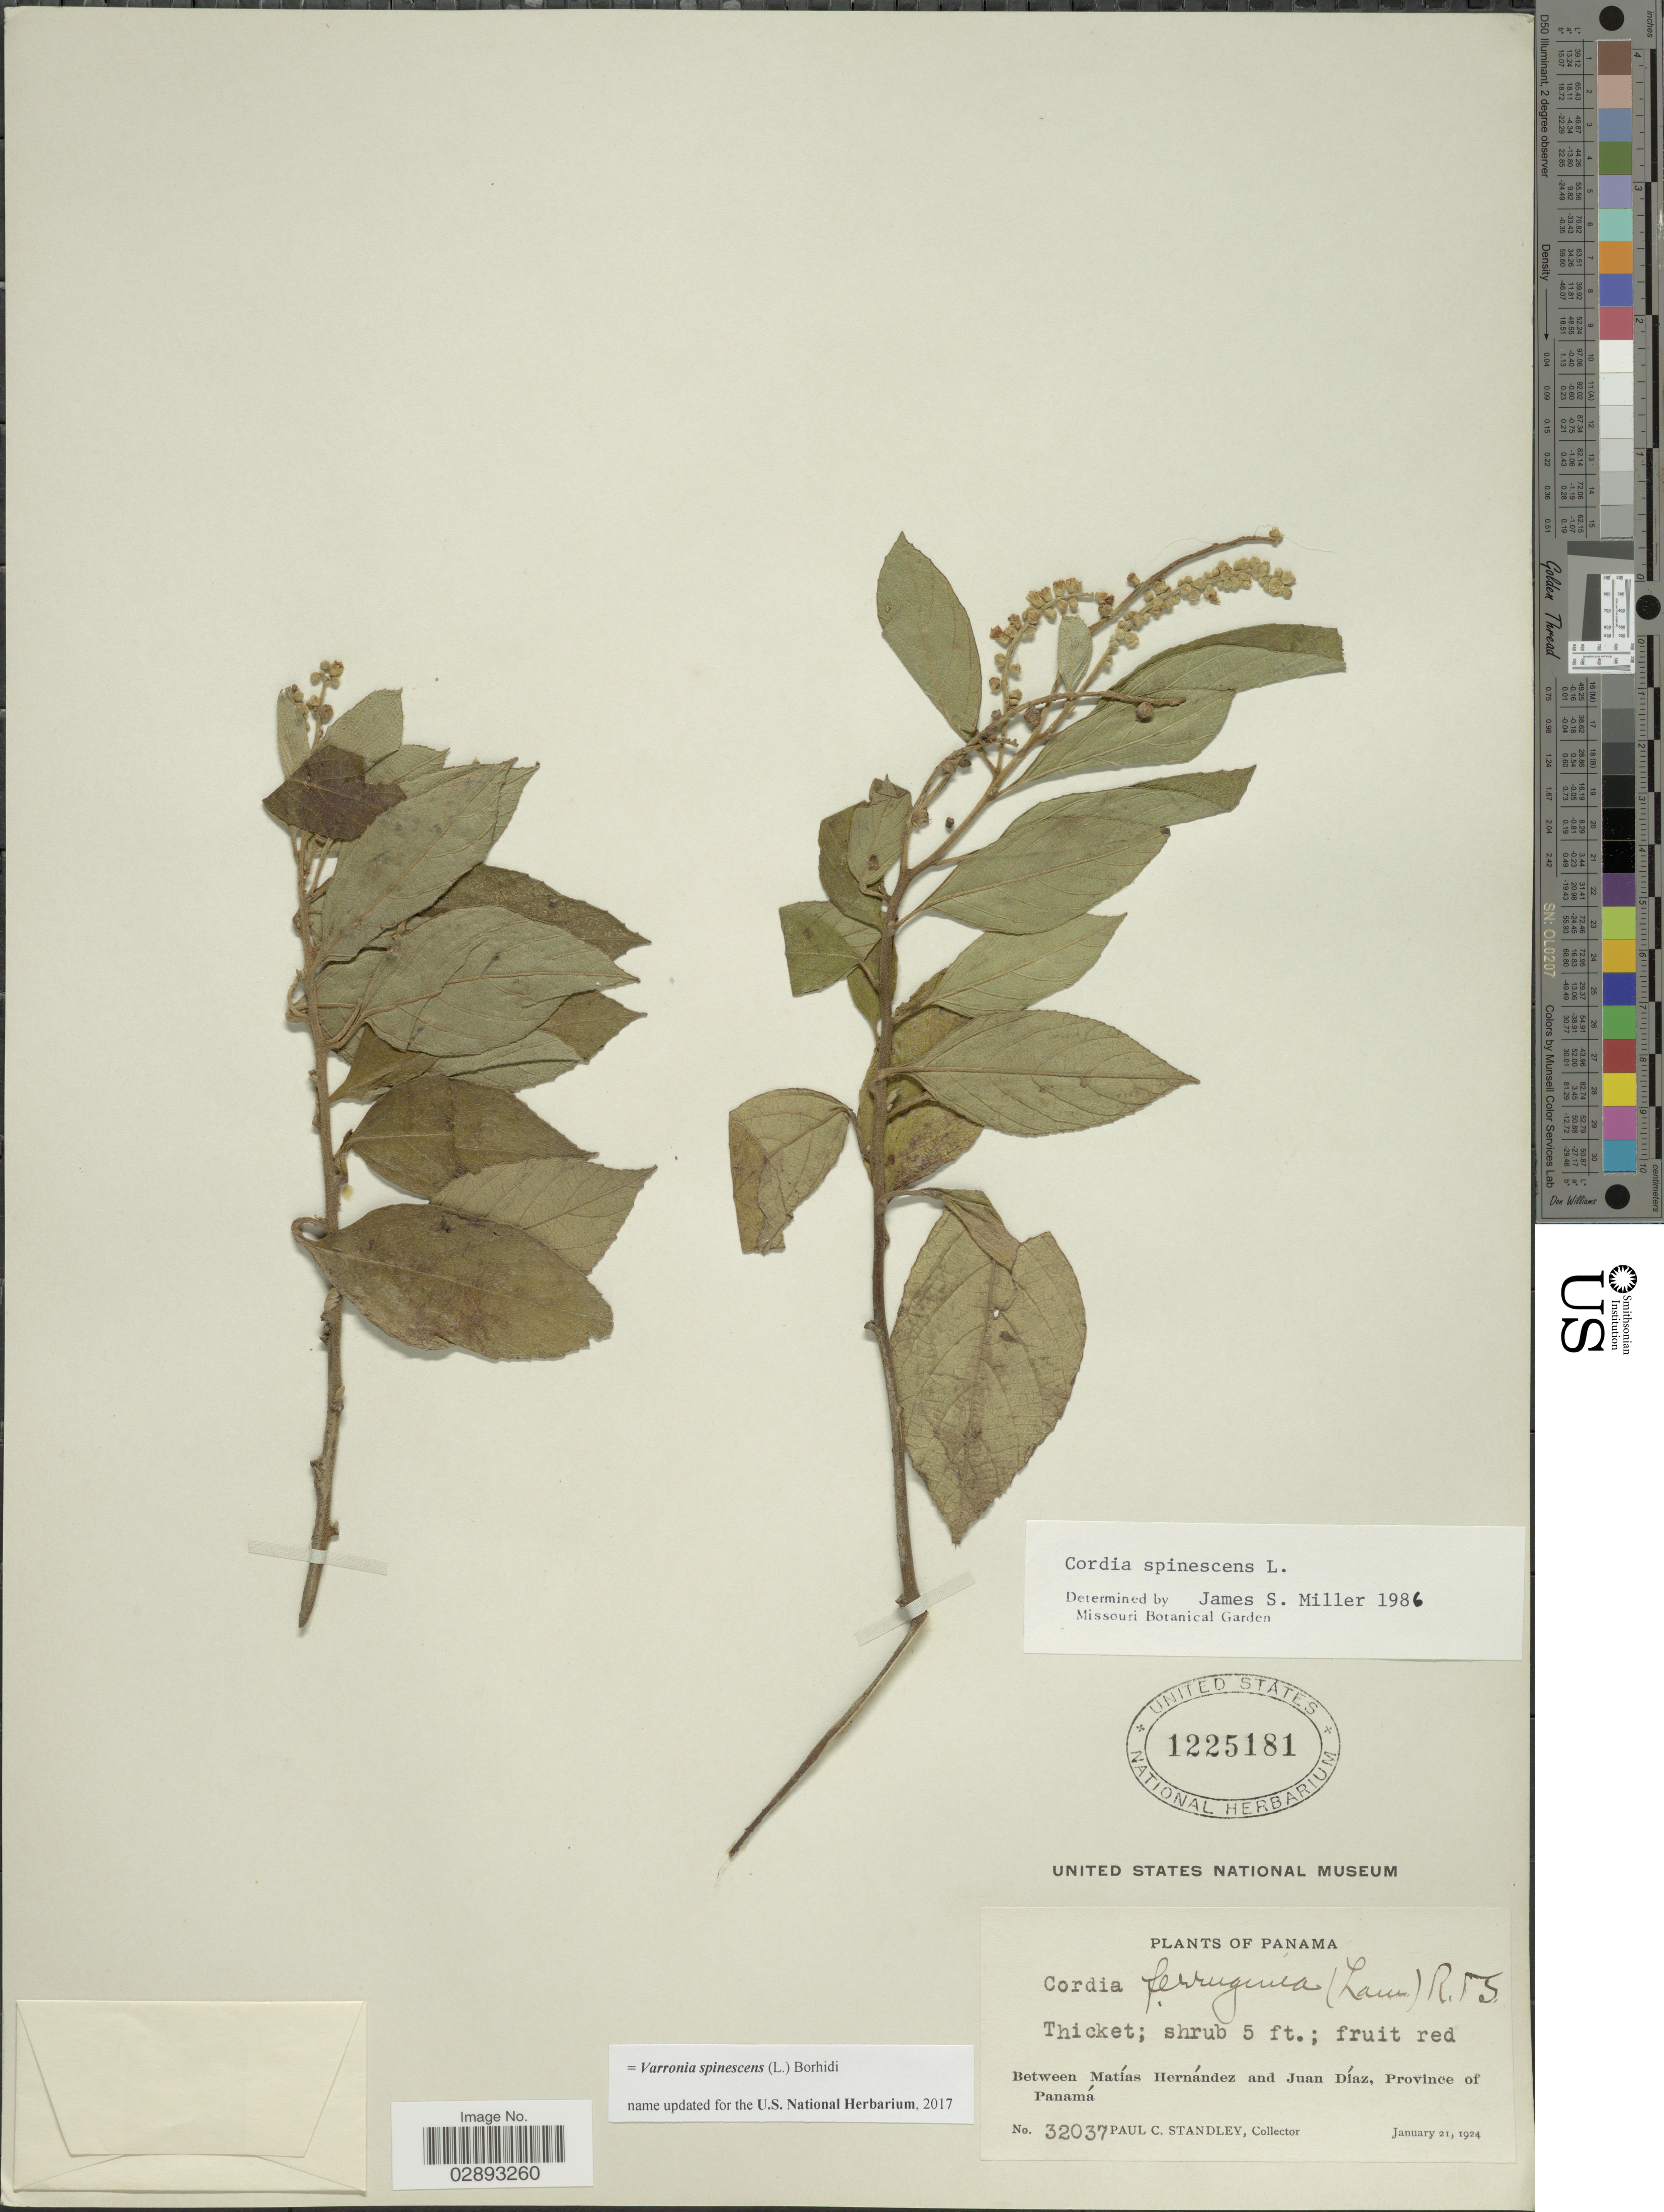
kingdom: Plantae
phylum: Tracheophyta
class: Magnoliopsida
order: Boraginales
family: Cordiaceae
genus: Varronia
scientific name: Varronia spinescens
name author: (L.) Borhidi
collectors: P. C. Standley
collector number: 32037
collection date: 1924-01-21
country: Panama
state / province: Panamá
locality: Between Matías Hernández and Juan Díaz, Province of Panamá.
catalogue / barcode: US 1225181